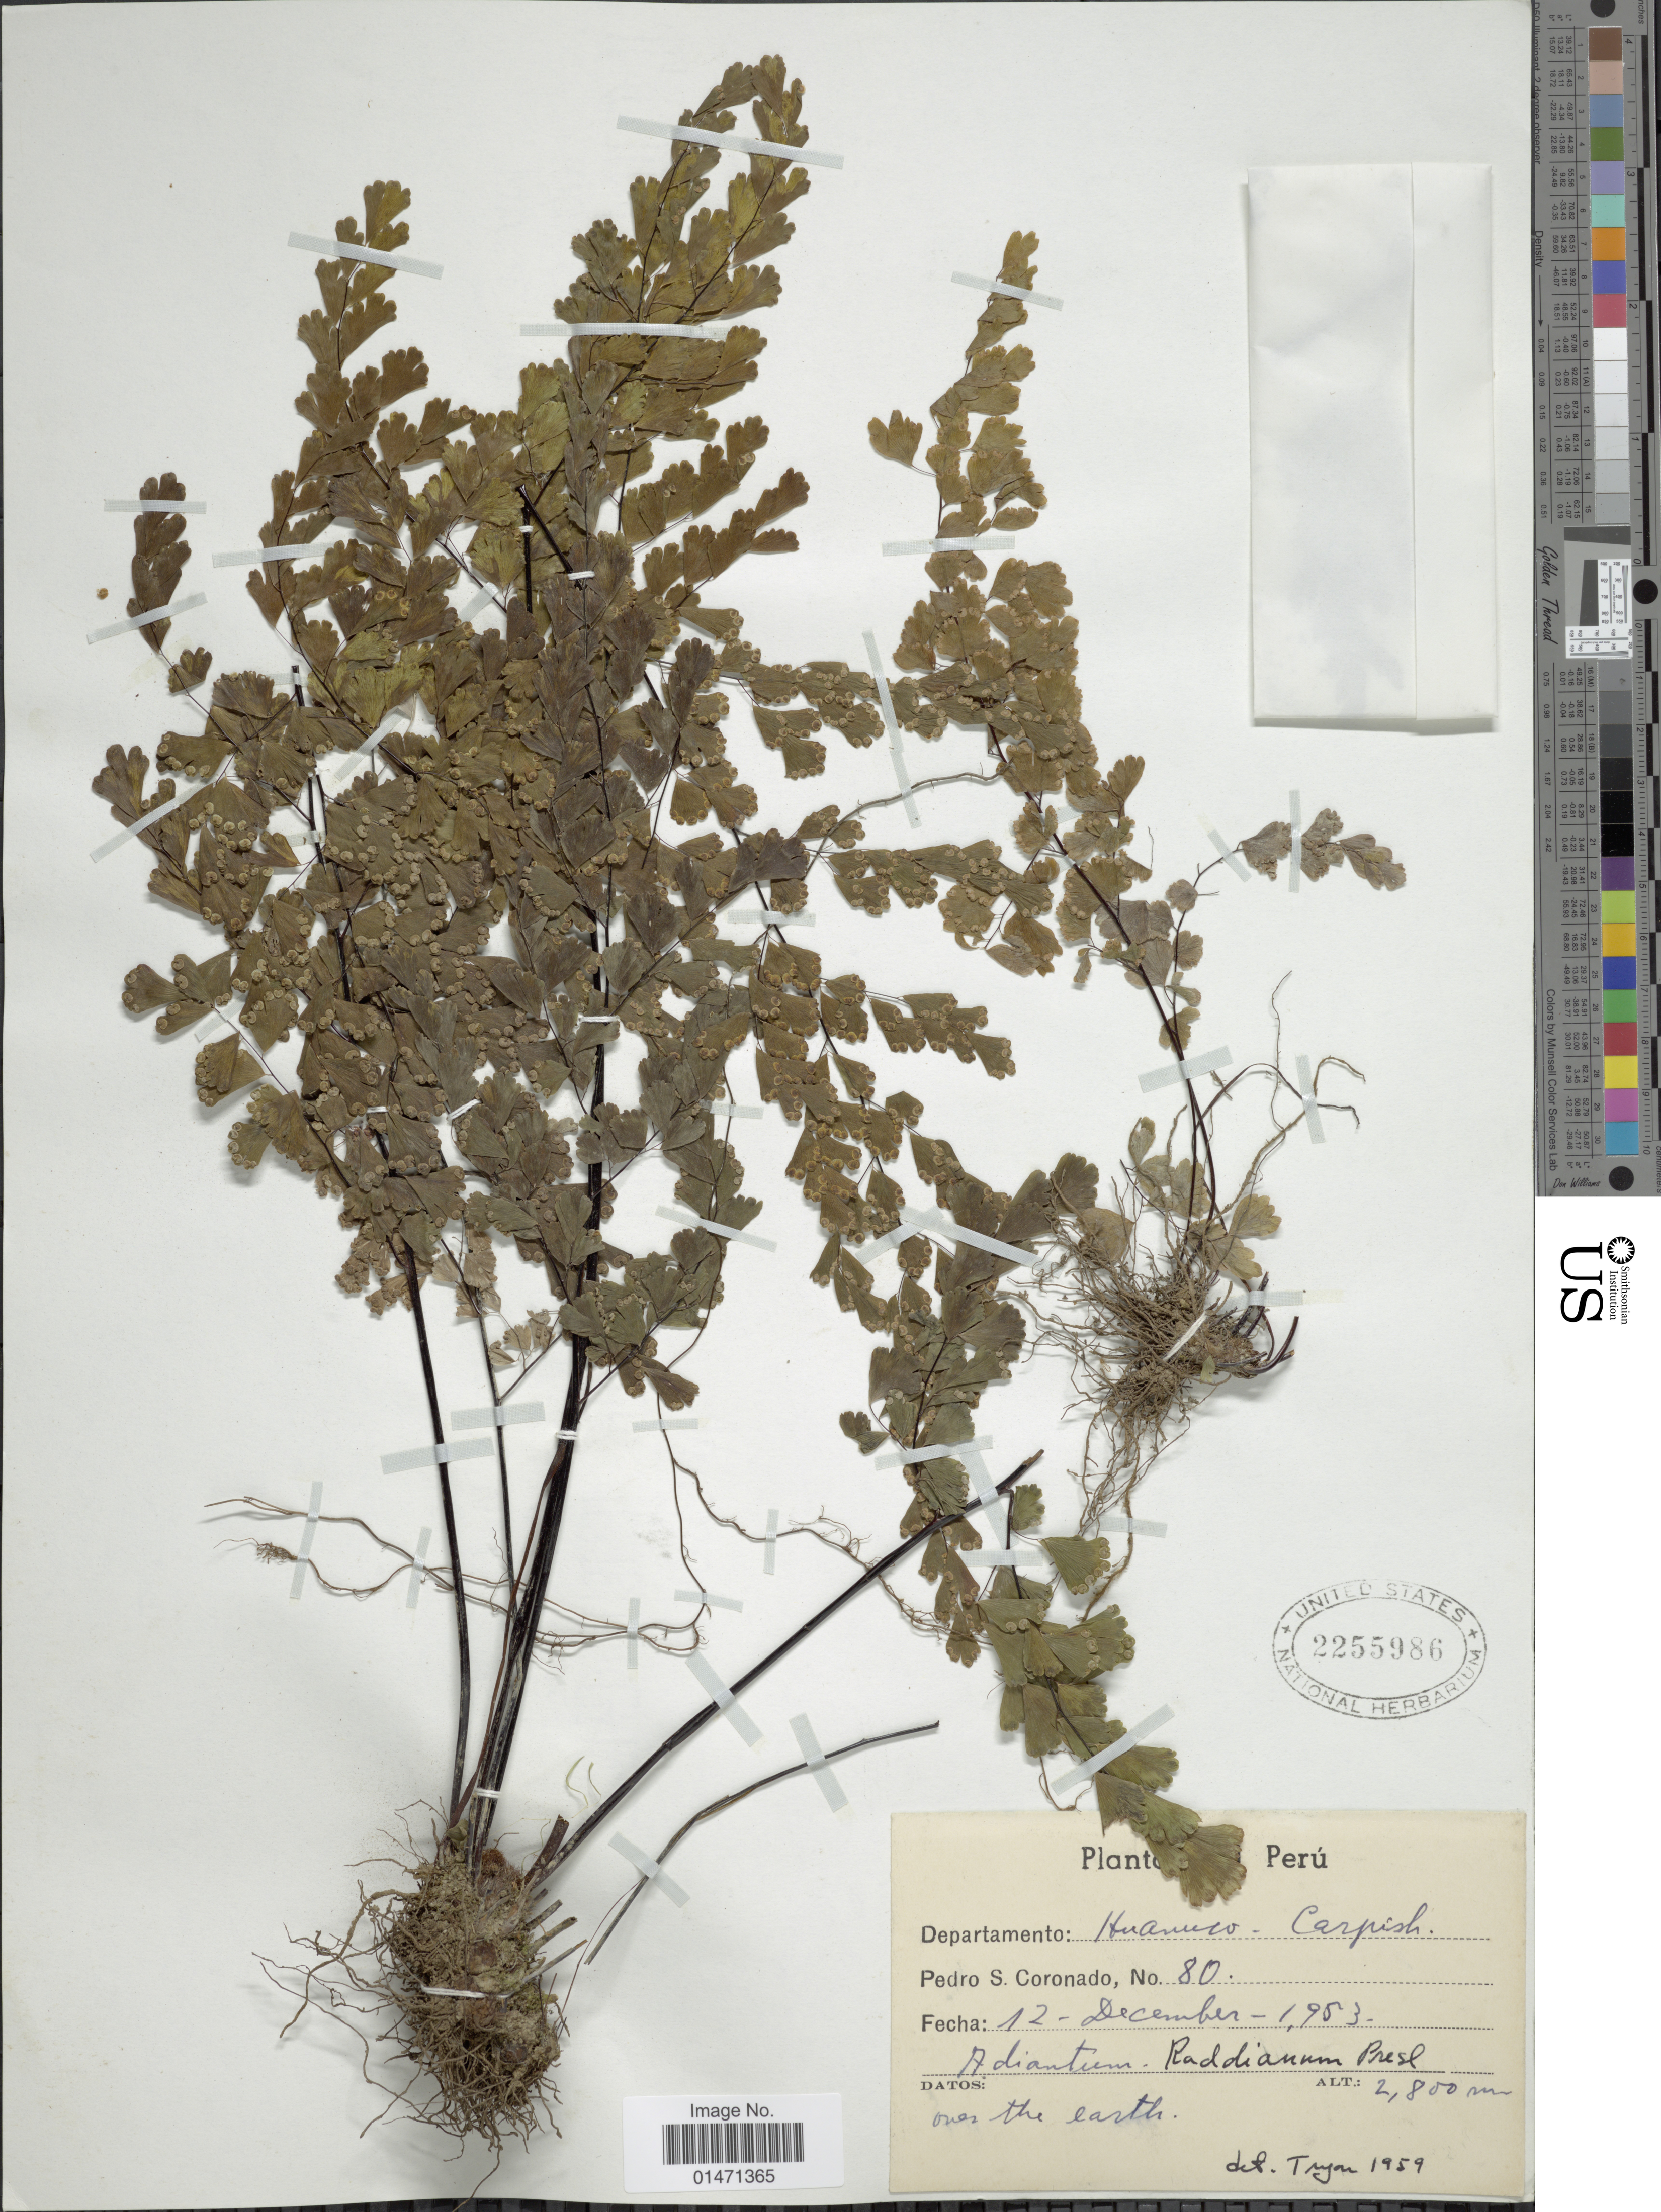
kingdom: Plantae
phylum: Tracheophyta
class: Polypodiopsida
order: Polypodiales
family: Pteridaceae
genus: Adiantum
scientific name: Adiantum raddianum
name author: C. Presl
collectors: P. Coronado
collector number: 80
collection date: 1953-12-12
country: Peru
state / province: Huánuco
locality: Departamento: Huanuco-carpisch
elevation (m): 2800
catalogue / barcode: US 2255986